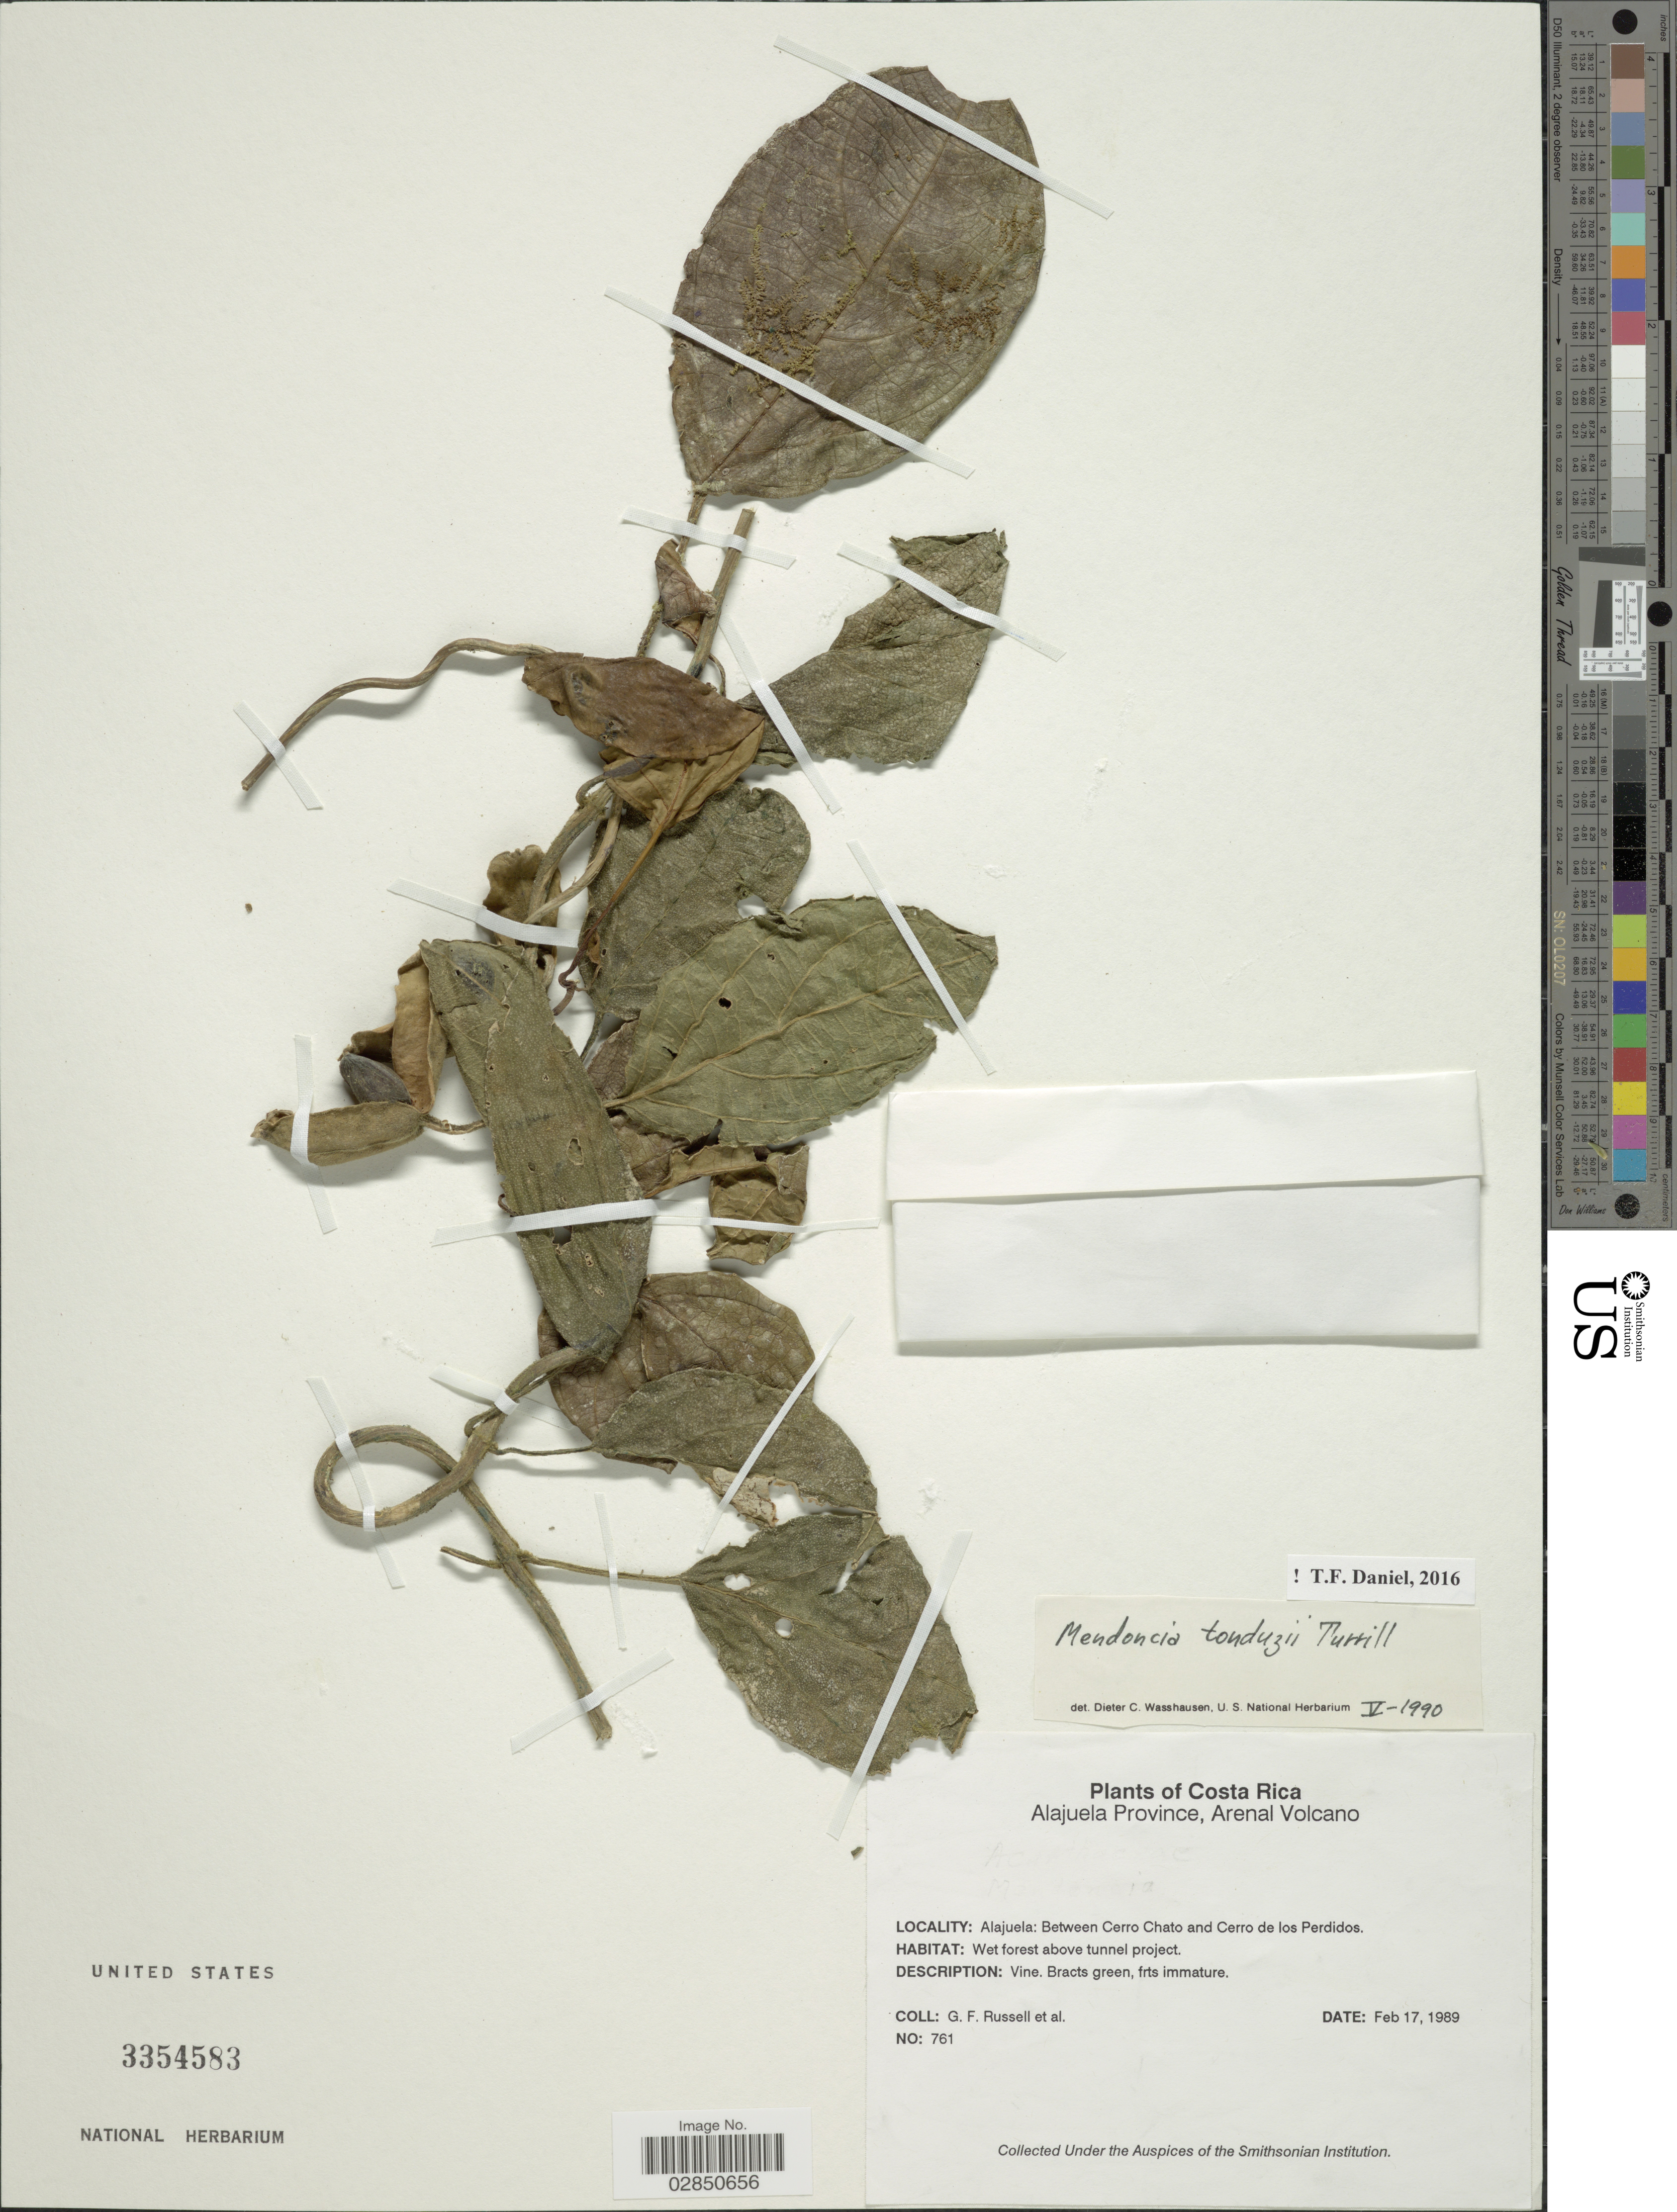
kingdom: Plantae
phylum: Tracheophyta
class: Magnoliopsida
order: Lamiales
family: Acanthaceae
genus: Mendoncia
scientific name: Mendoncia tonduzii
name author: Turrill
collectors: G. Russell & et al.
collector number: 761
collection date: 1989-02-17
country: Costa Rica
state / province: Alajuela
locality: Alajuela: Between Cerro Chato and Cerro de los Perdidos, Alajuela Province, Arenal Volcano.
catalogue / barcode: US 3354583